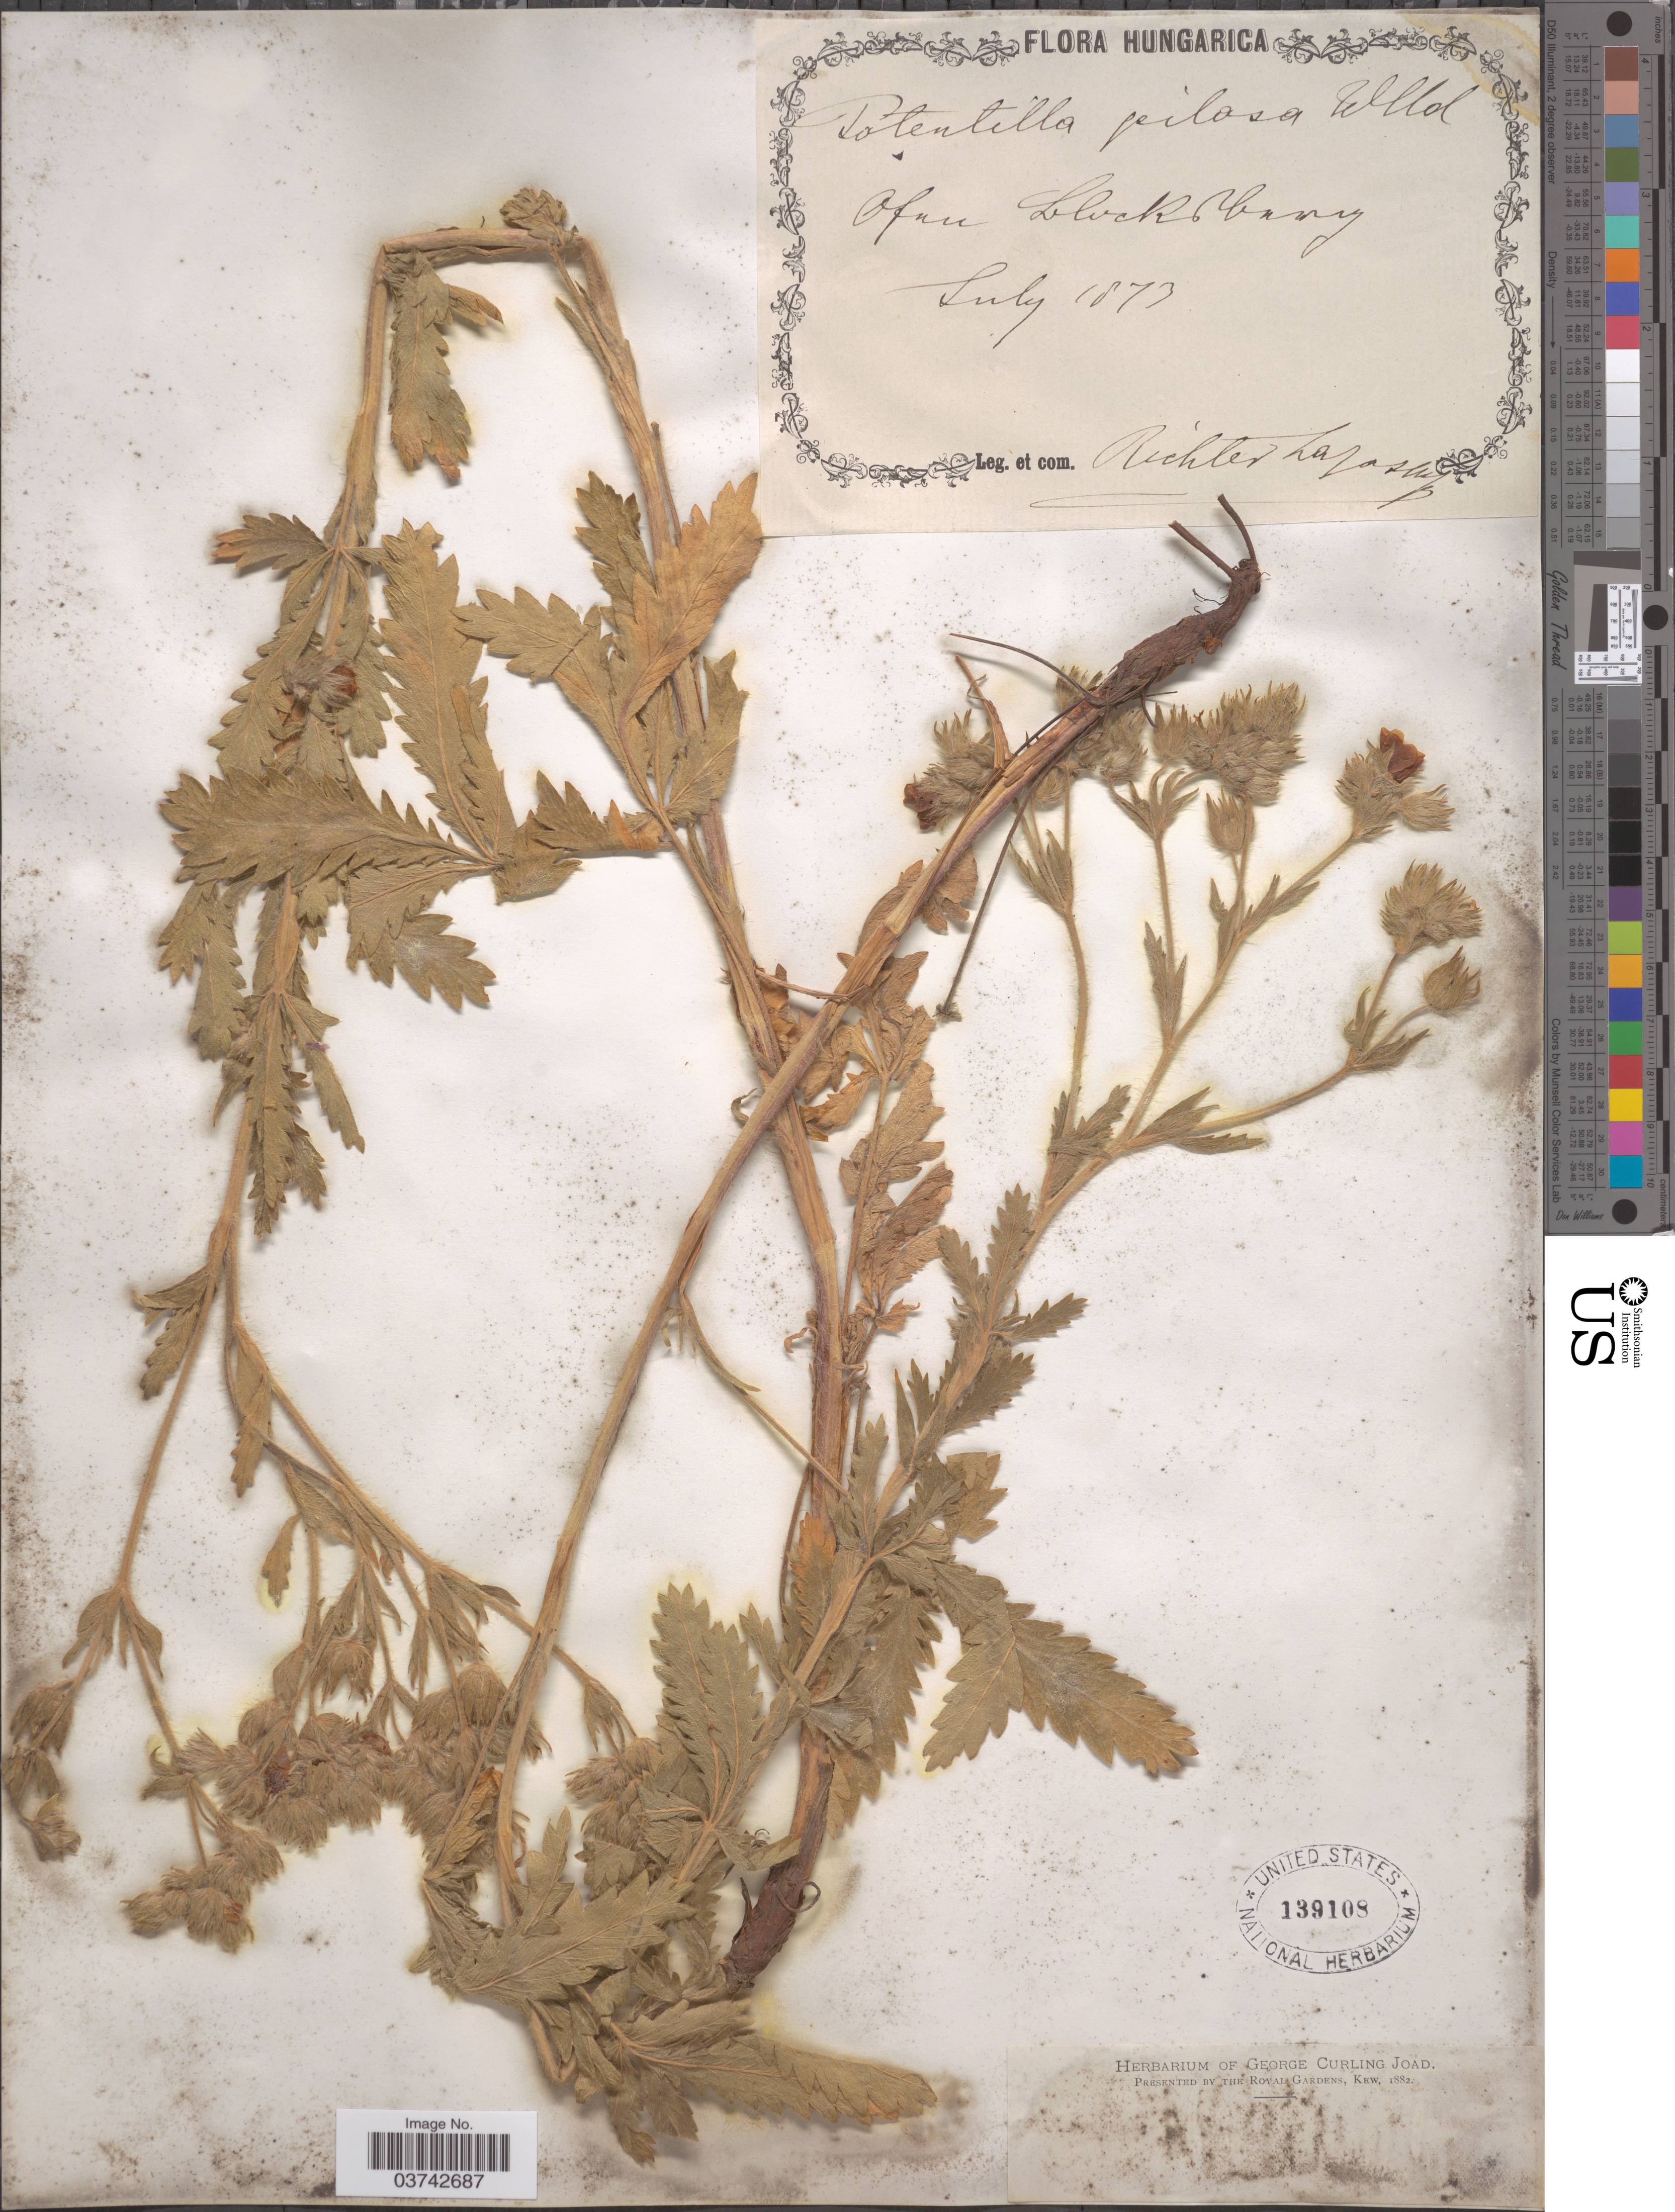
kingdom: Plantae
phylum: Tracheophyta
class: Magnoliopsida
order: Rosales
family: Rosaceae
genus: Potentilla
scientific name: Potentilla pilosa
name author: Willd.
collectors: -- Richter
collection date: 1873-07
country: Hungary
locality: Ofun Stocksburg. [interpreted]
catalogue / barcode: US 139108